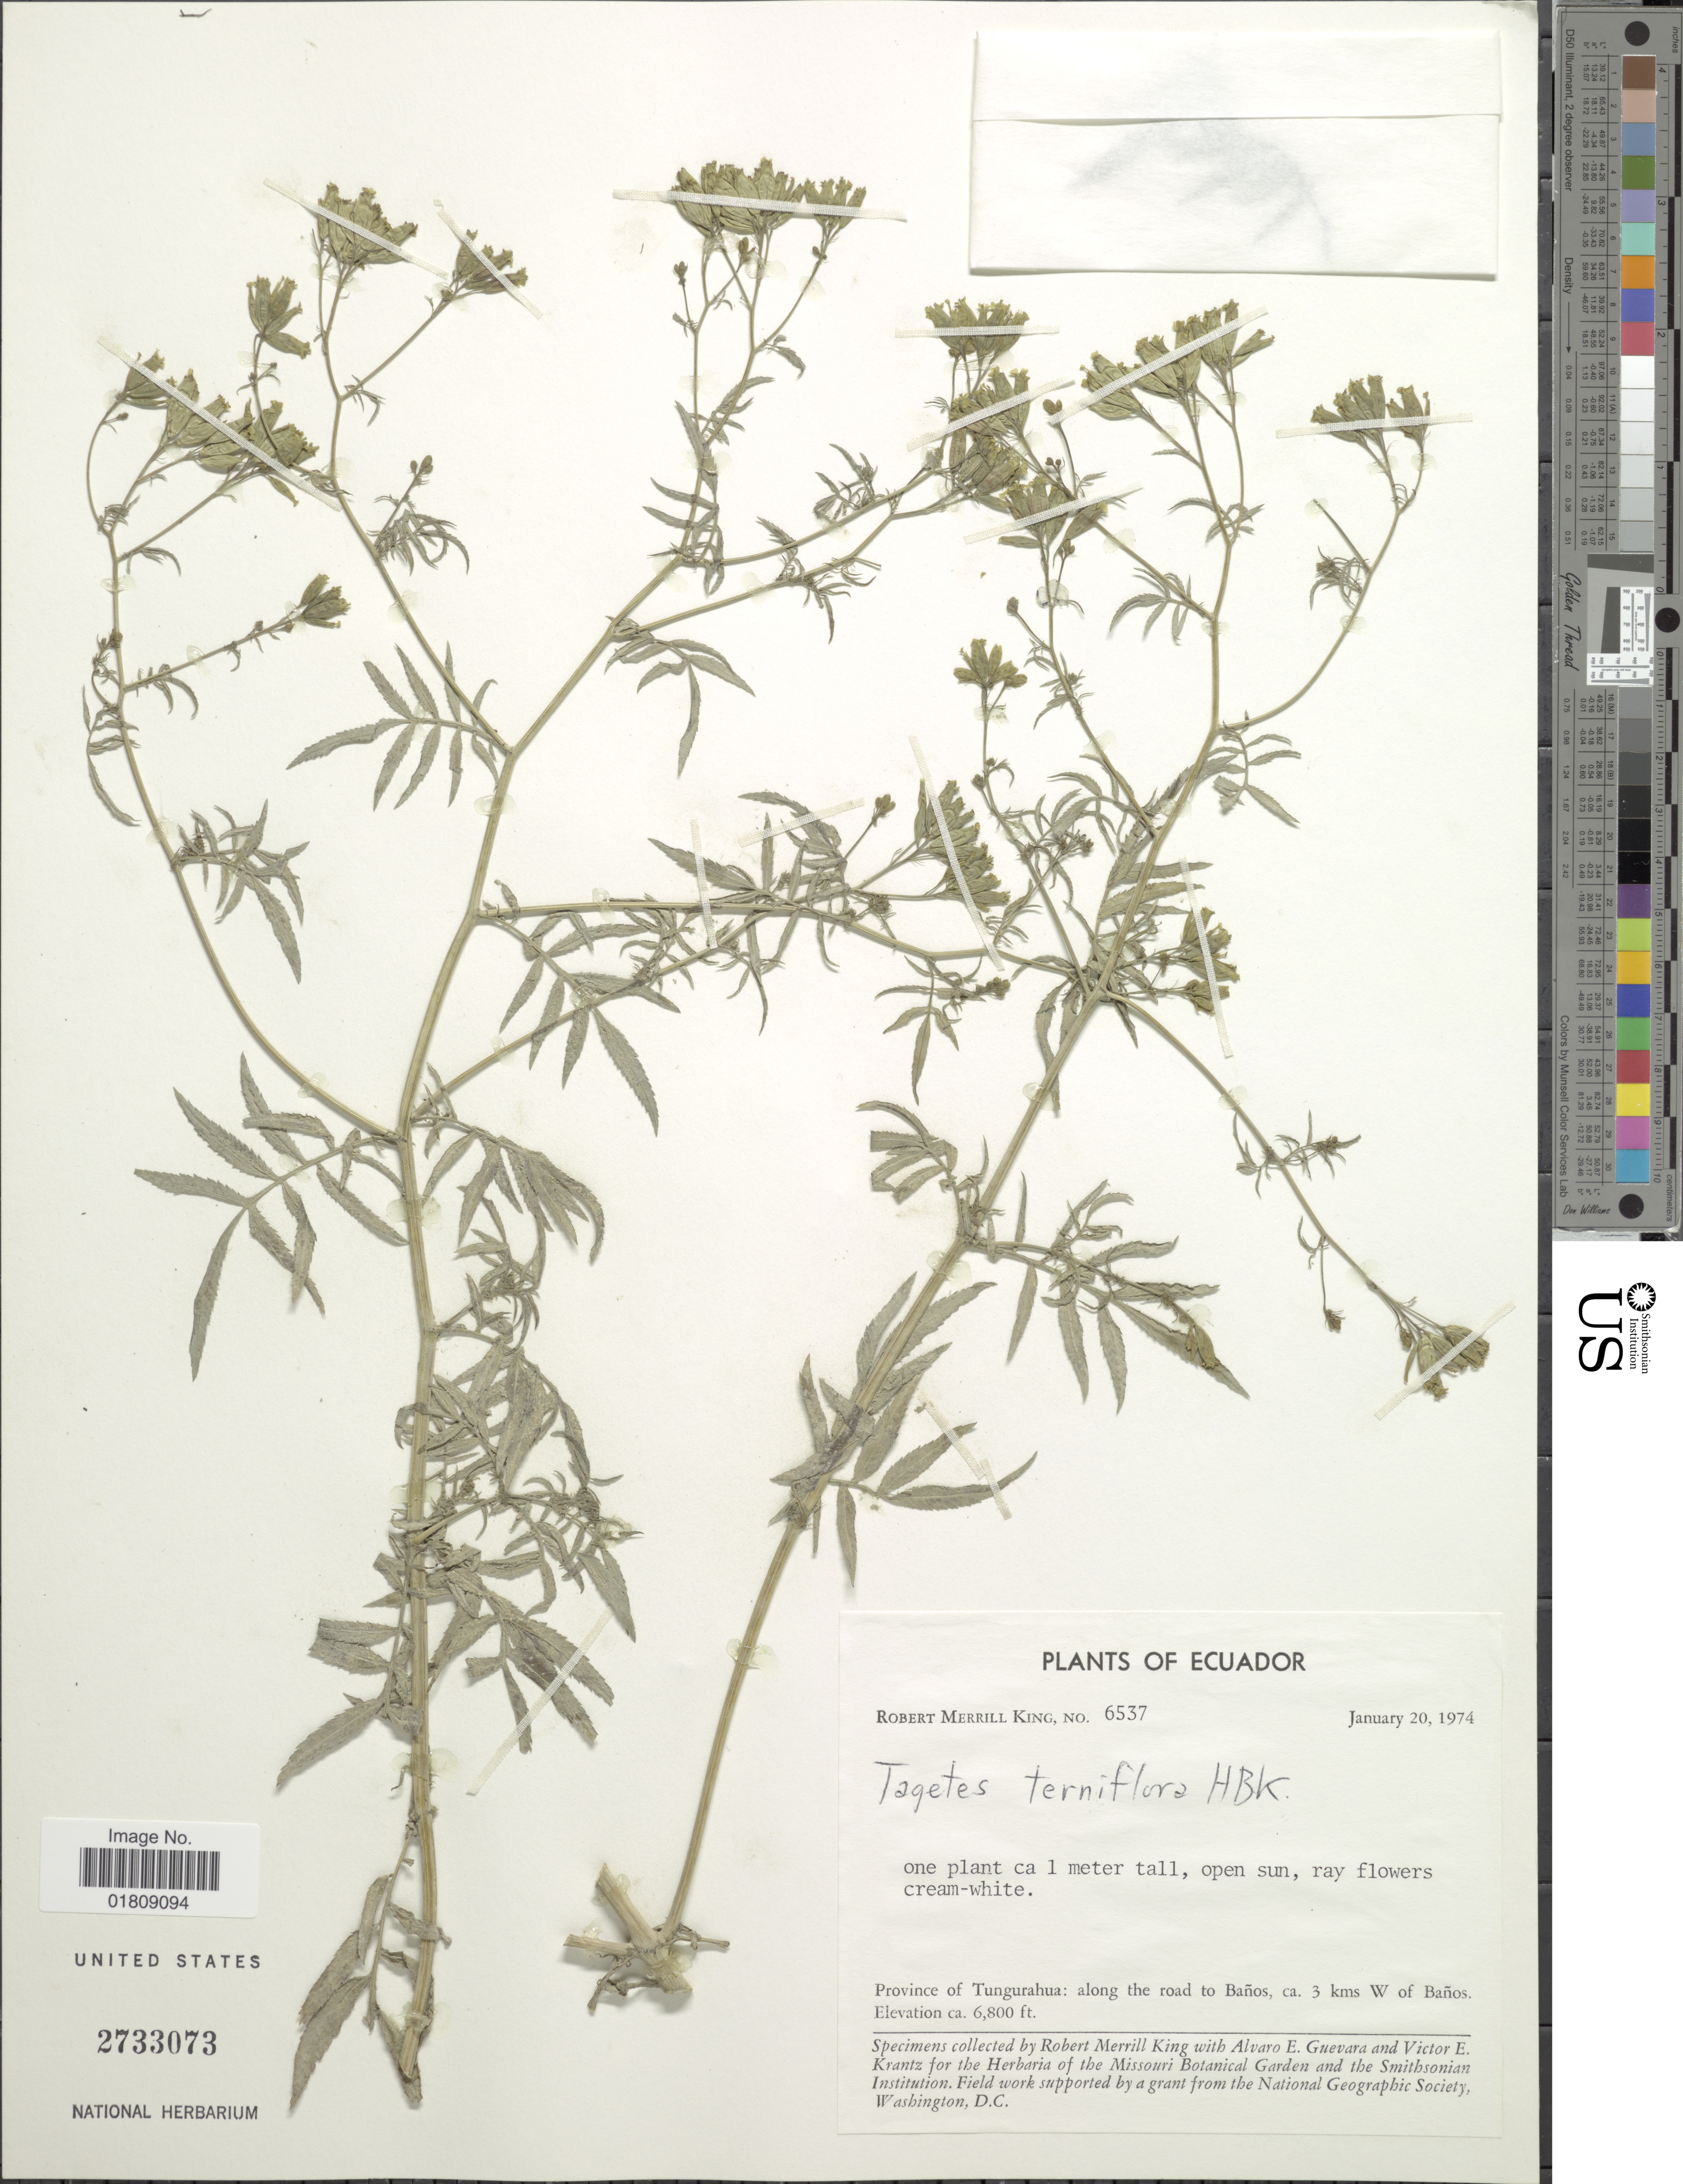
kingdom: Plantae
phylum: Tracheophyta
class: Magnoliopsida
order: Asterales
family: Asteraceae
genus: Tagetes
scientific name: Tagetes terniflora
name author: Kunth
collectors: R. M. King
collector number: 6537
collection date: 1974-01-20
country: Ecuador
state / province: Tungurahua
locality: Along the road to Banos, ca3 kms W of Banos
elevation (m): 2073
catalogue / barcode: US 2733073